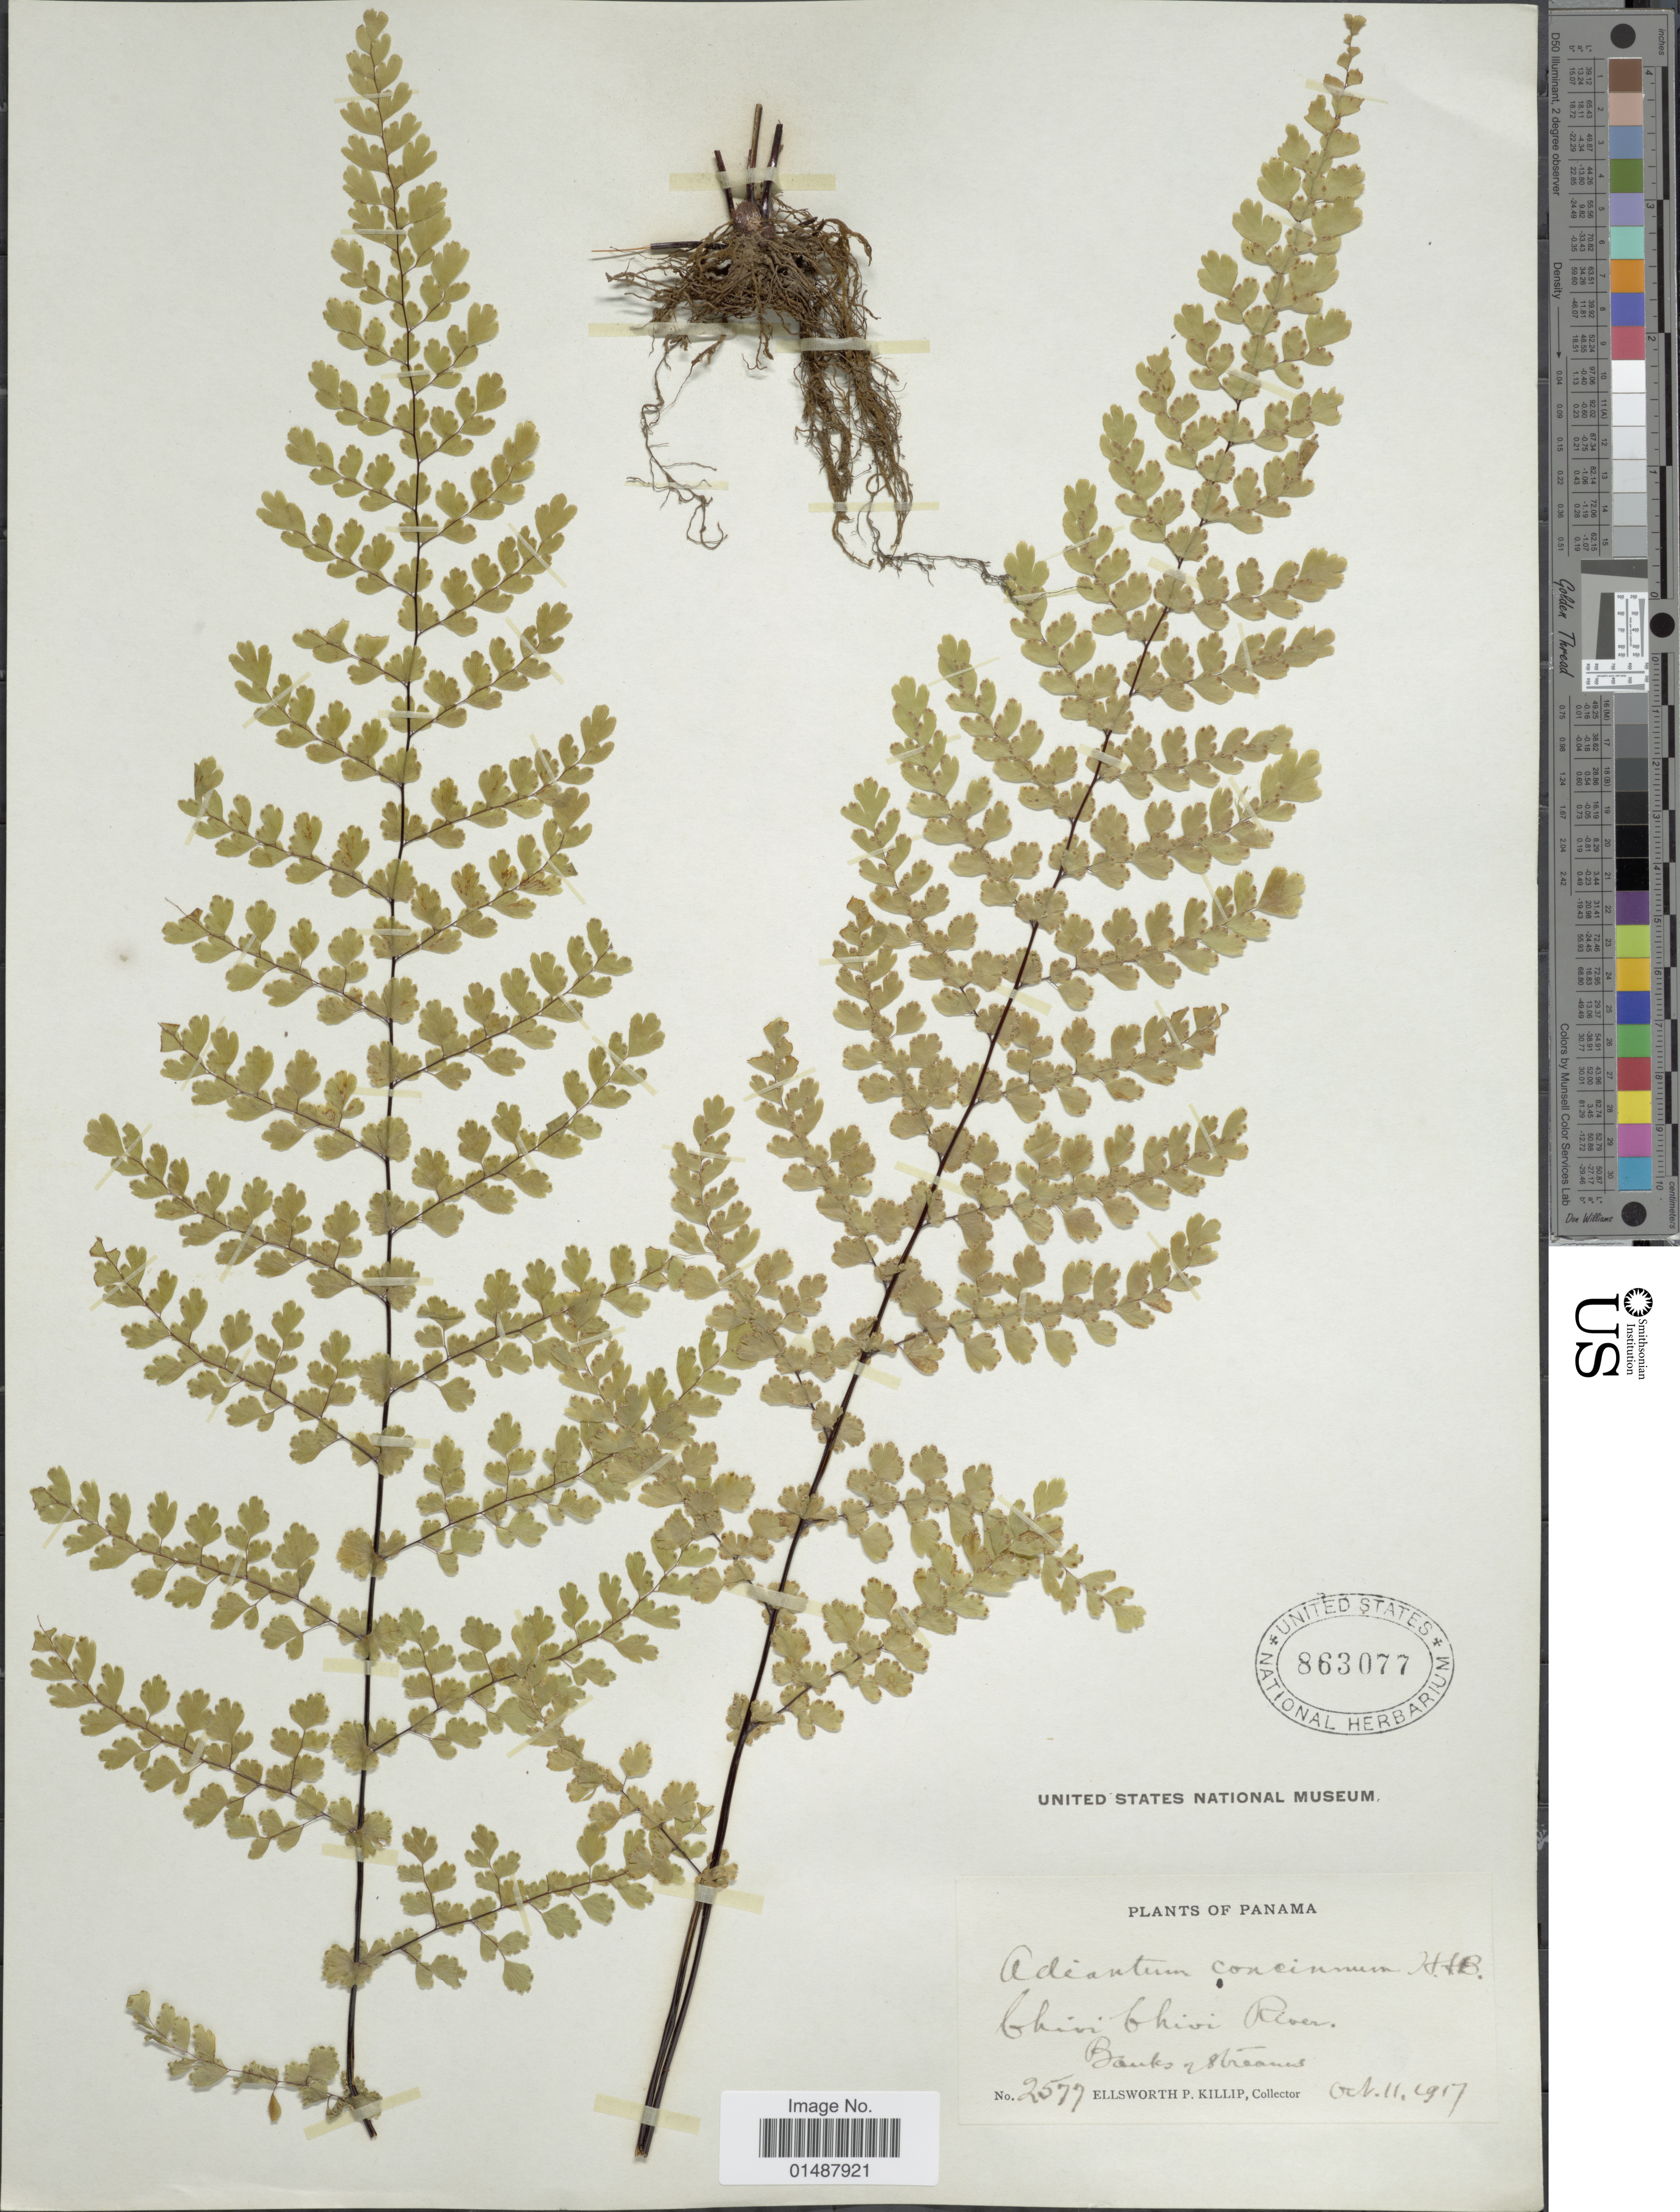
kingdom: Plantae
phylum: Tracheophyta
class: Polypodiopsida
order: Polypodiales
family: Pteridaceae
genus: Adiantum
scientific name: Adiantum concinnum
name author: Humb. & Bonpl. ex Willd.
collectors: E. P. Killip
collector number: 2577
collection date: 1917-10-11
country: Panama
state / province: Colón / Panamá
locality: Chivi Chivi River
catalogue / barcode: US 863077